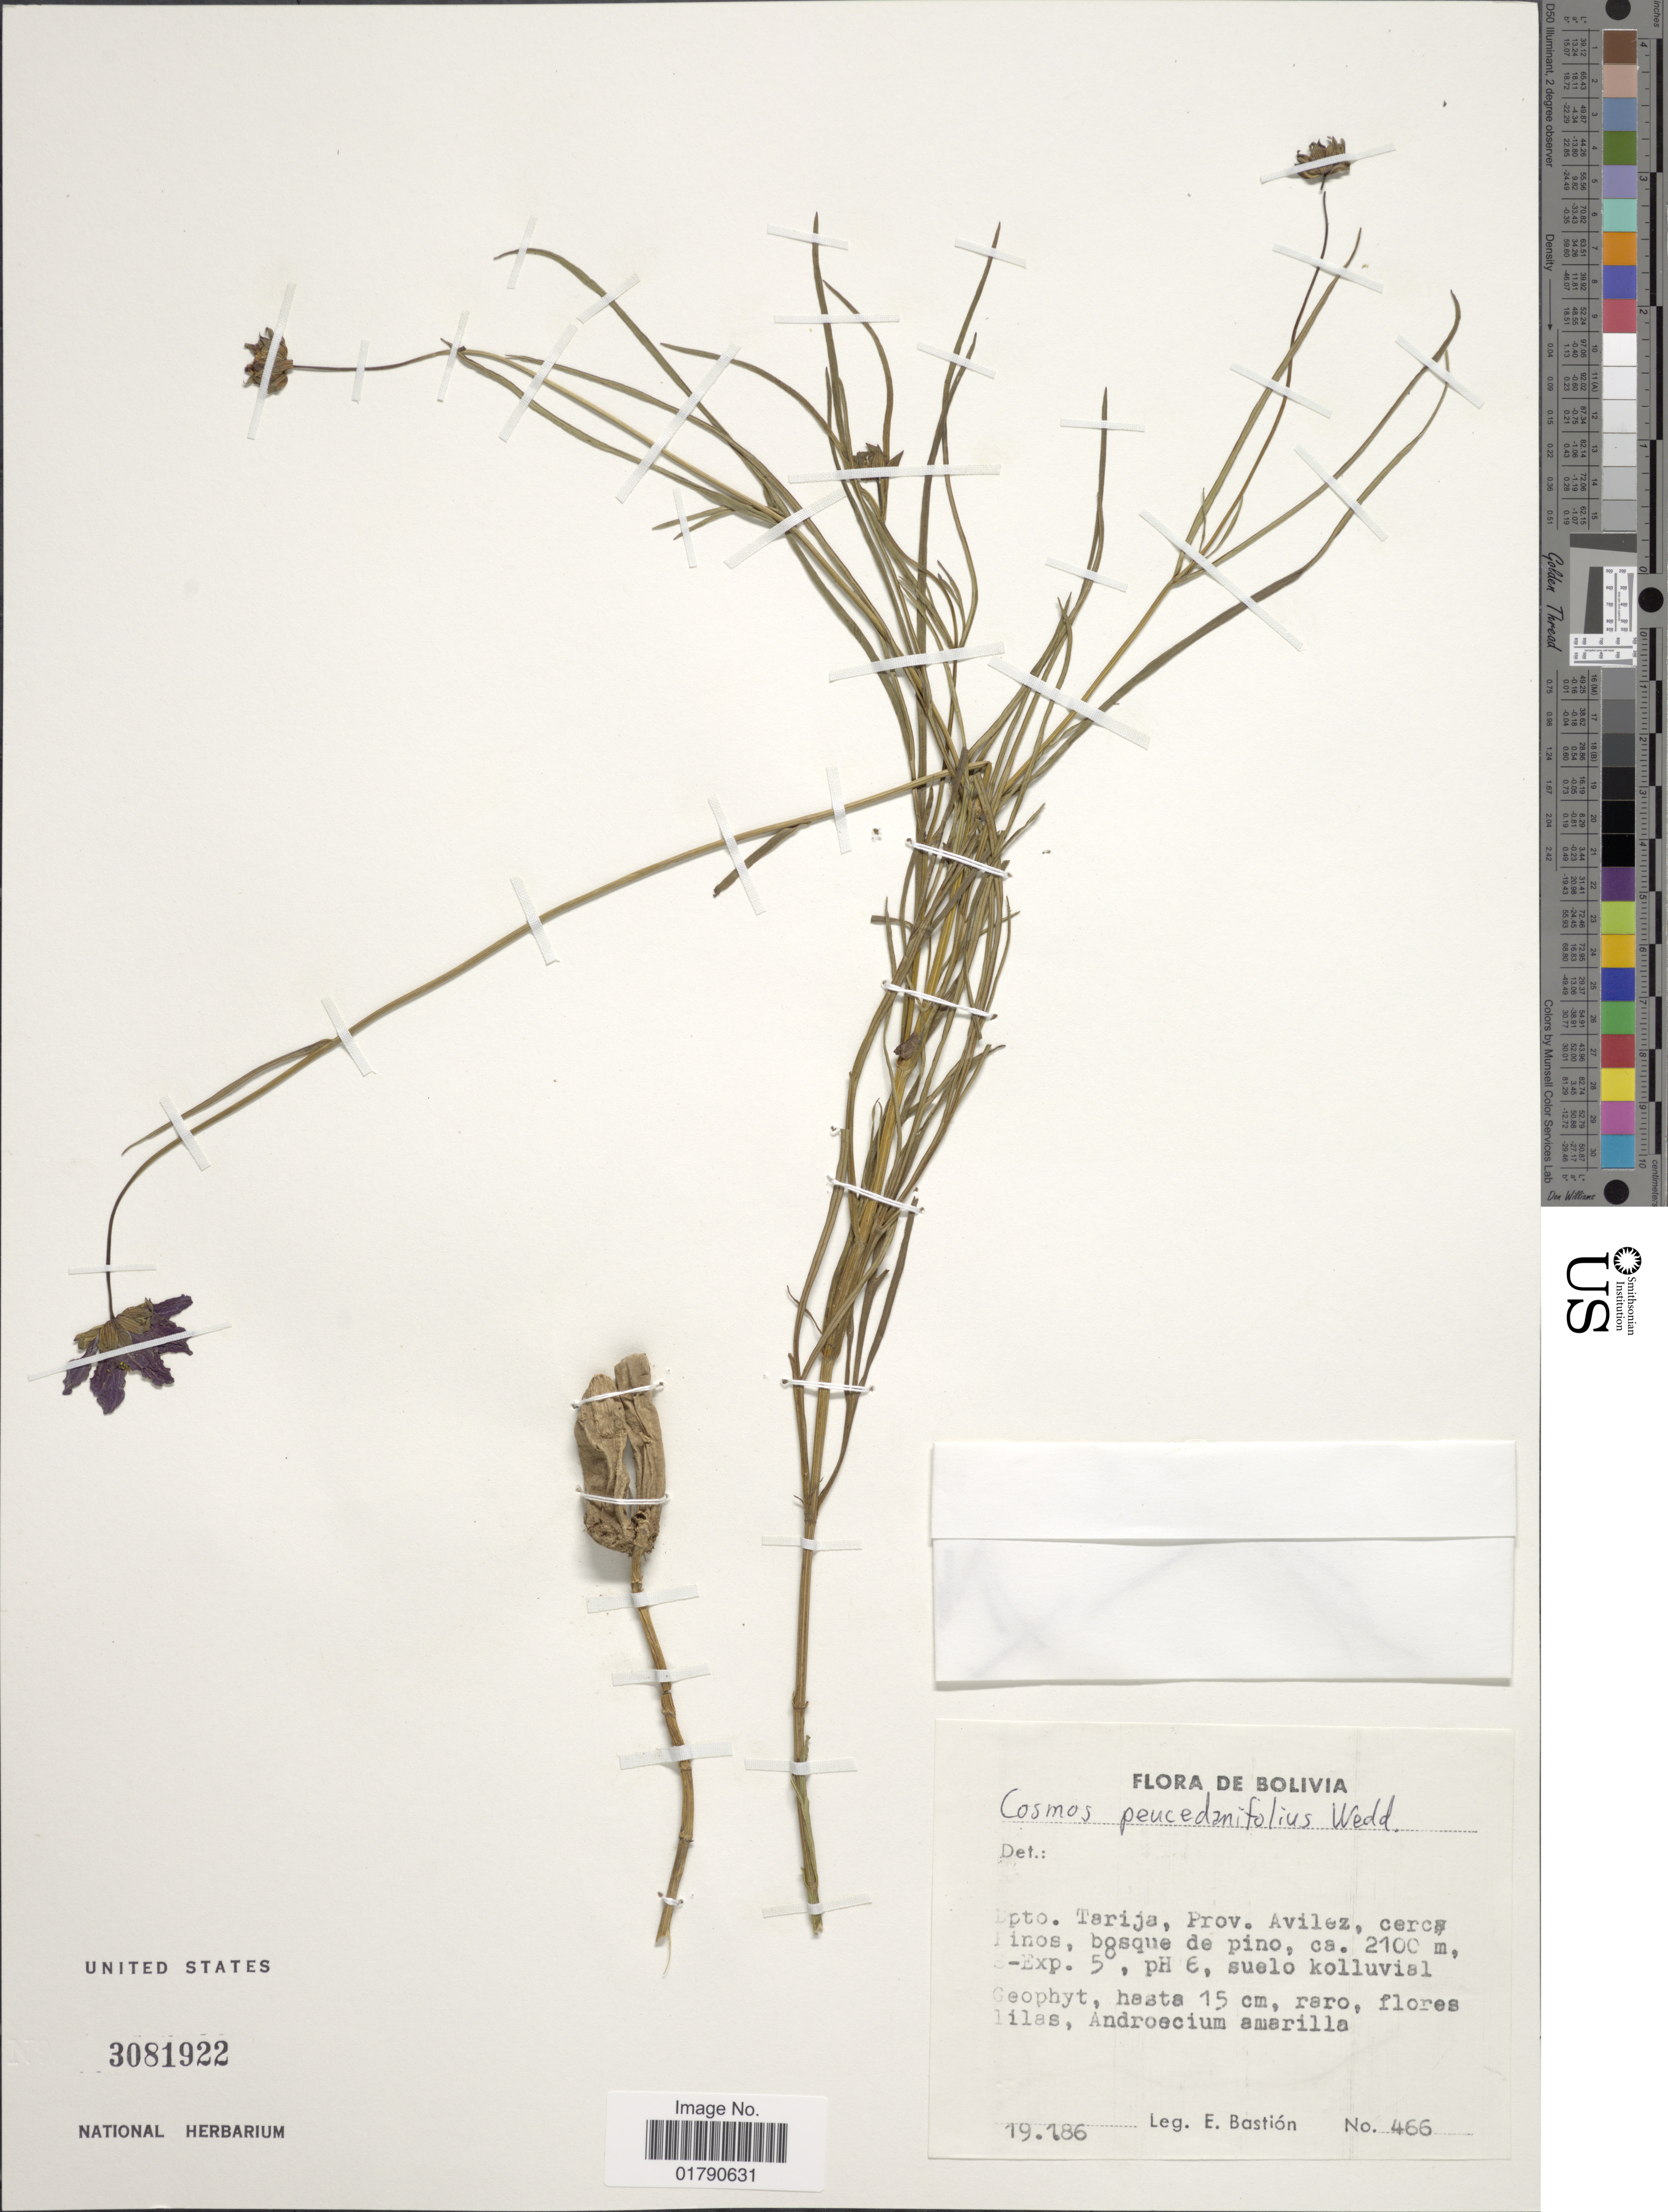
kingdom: Plantae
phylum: Tracheophyta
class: Magnoliopsida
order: Asterales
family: Asteraceae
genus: Cosmos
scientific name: Cosmos peucedanifolius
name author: Wedd.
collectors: E. Bastion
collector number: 466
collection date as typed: Transcribed d/m/y: 19/1/86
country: Bolivia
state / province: Tarija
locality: Prov. Avilez, cerca Pinos, bosque de pino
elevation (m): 2100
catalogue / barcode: US 3081922